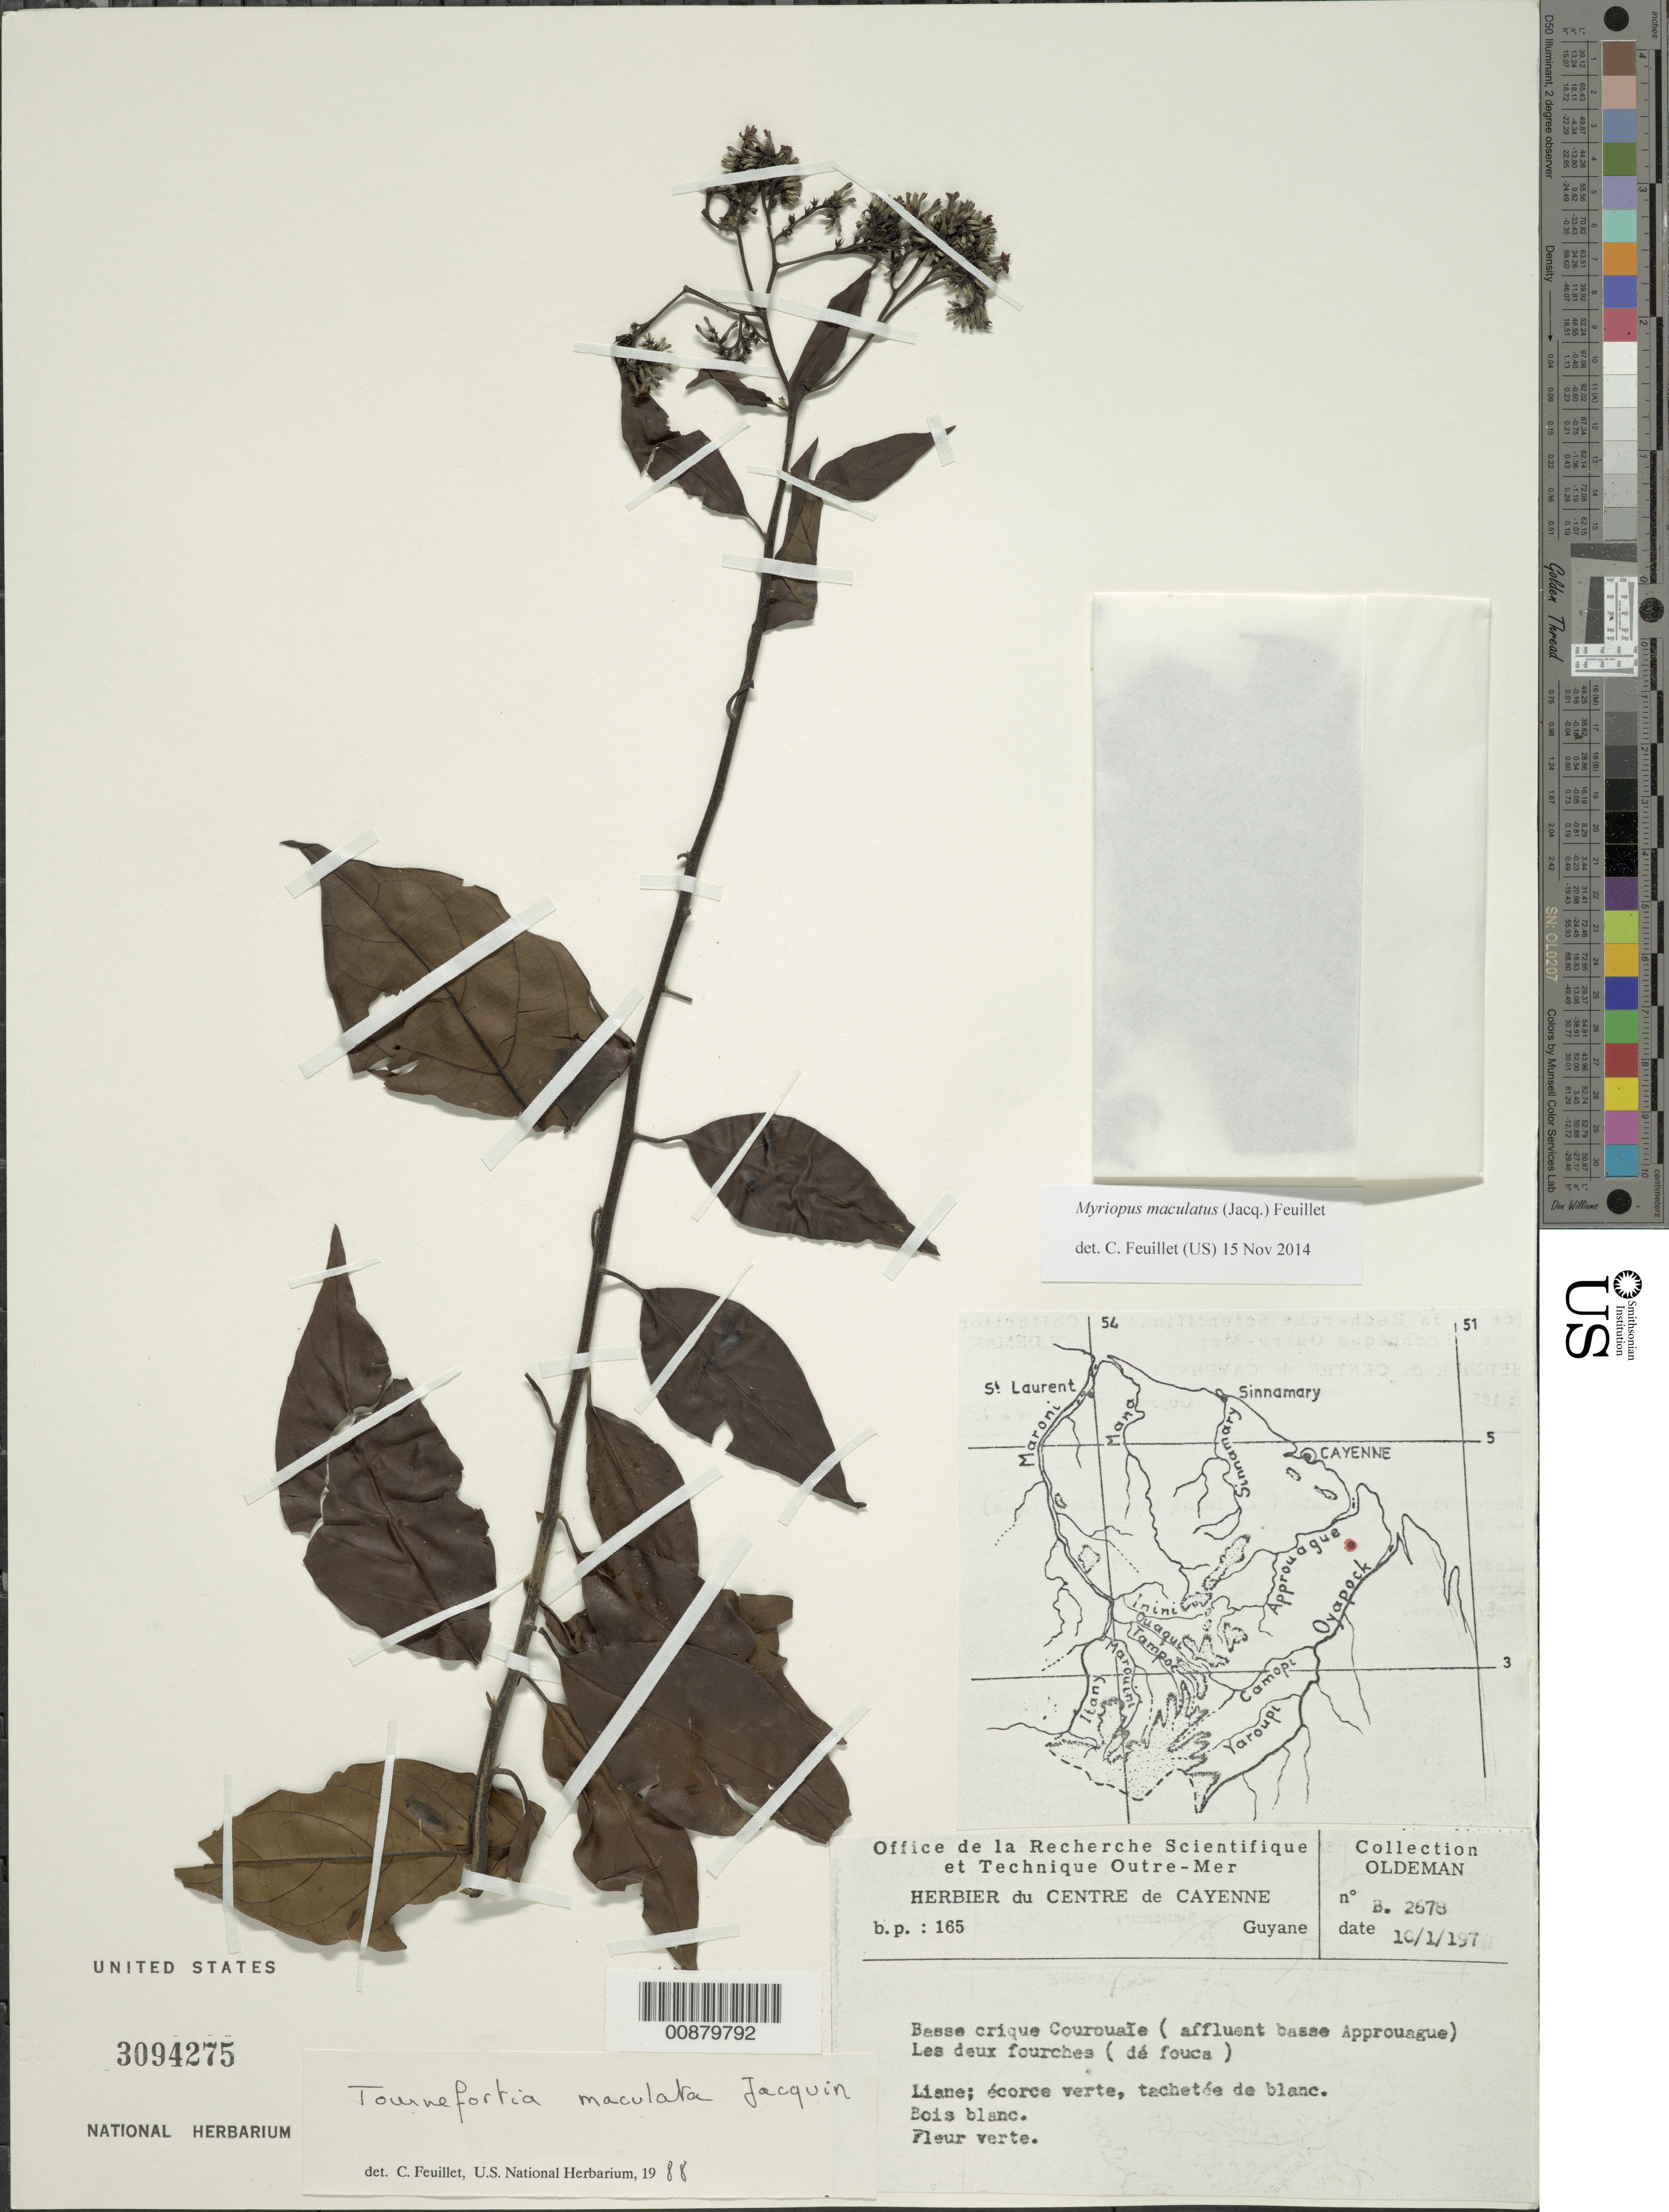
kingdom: Plantae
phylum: Tracheophyta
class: Magnoliopsida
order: Boraginales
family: Heliotropiaceae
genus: Myriopus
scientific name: Myriopus maculatus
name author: (Jacq.) Feuillet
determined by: Feuillet, C.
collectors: R. Oldeman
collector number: B 2678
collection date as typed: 10-Jan-70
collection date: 1970-01-10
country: French Guiana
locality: Crique Courouaïe (affluent basse Approuague), les deux fourches (de fouca)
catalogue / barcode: US 3094275